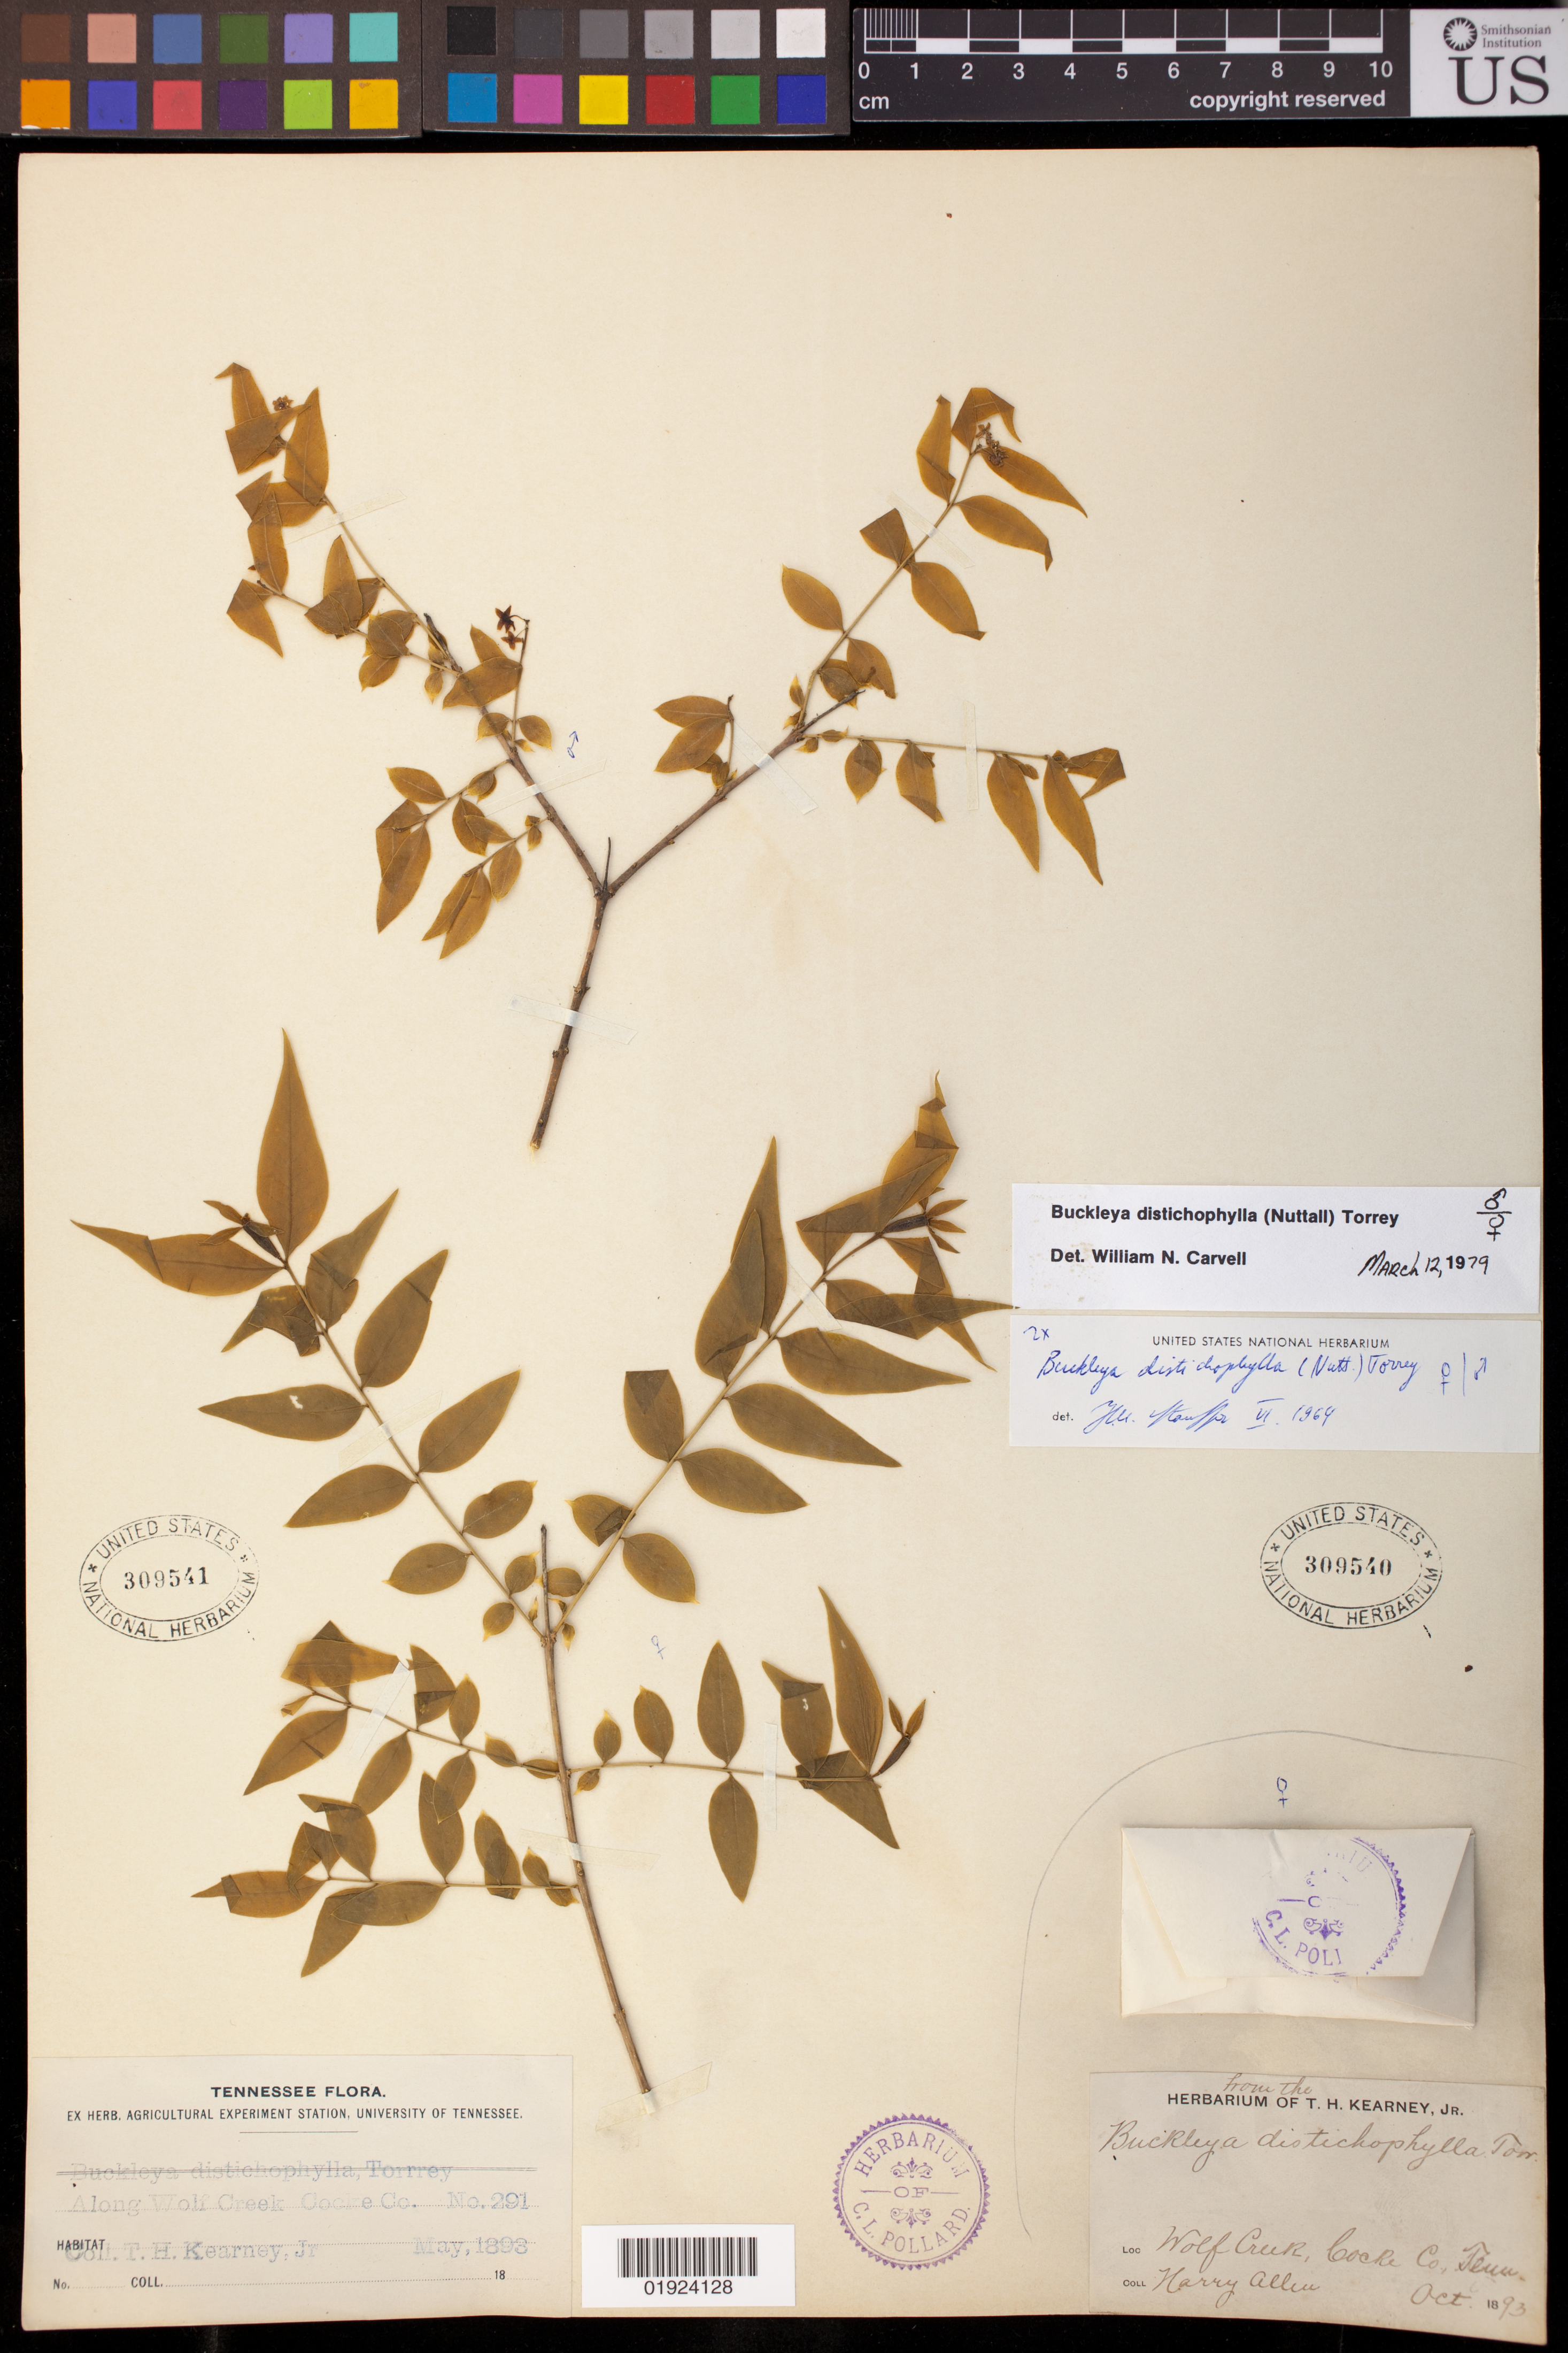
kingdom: Plantae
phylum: Tracheophyta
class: Magnoliopsida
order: Santalales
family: Thesiaceae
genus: Buckleya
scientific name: Buckleya distichophylla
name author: (Nutt.) Torr.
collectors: H. Allen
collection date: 1893-10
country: United States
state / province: Tennessee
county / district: Cocke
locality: Wolf Creek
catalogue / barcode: US 309540